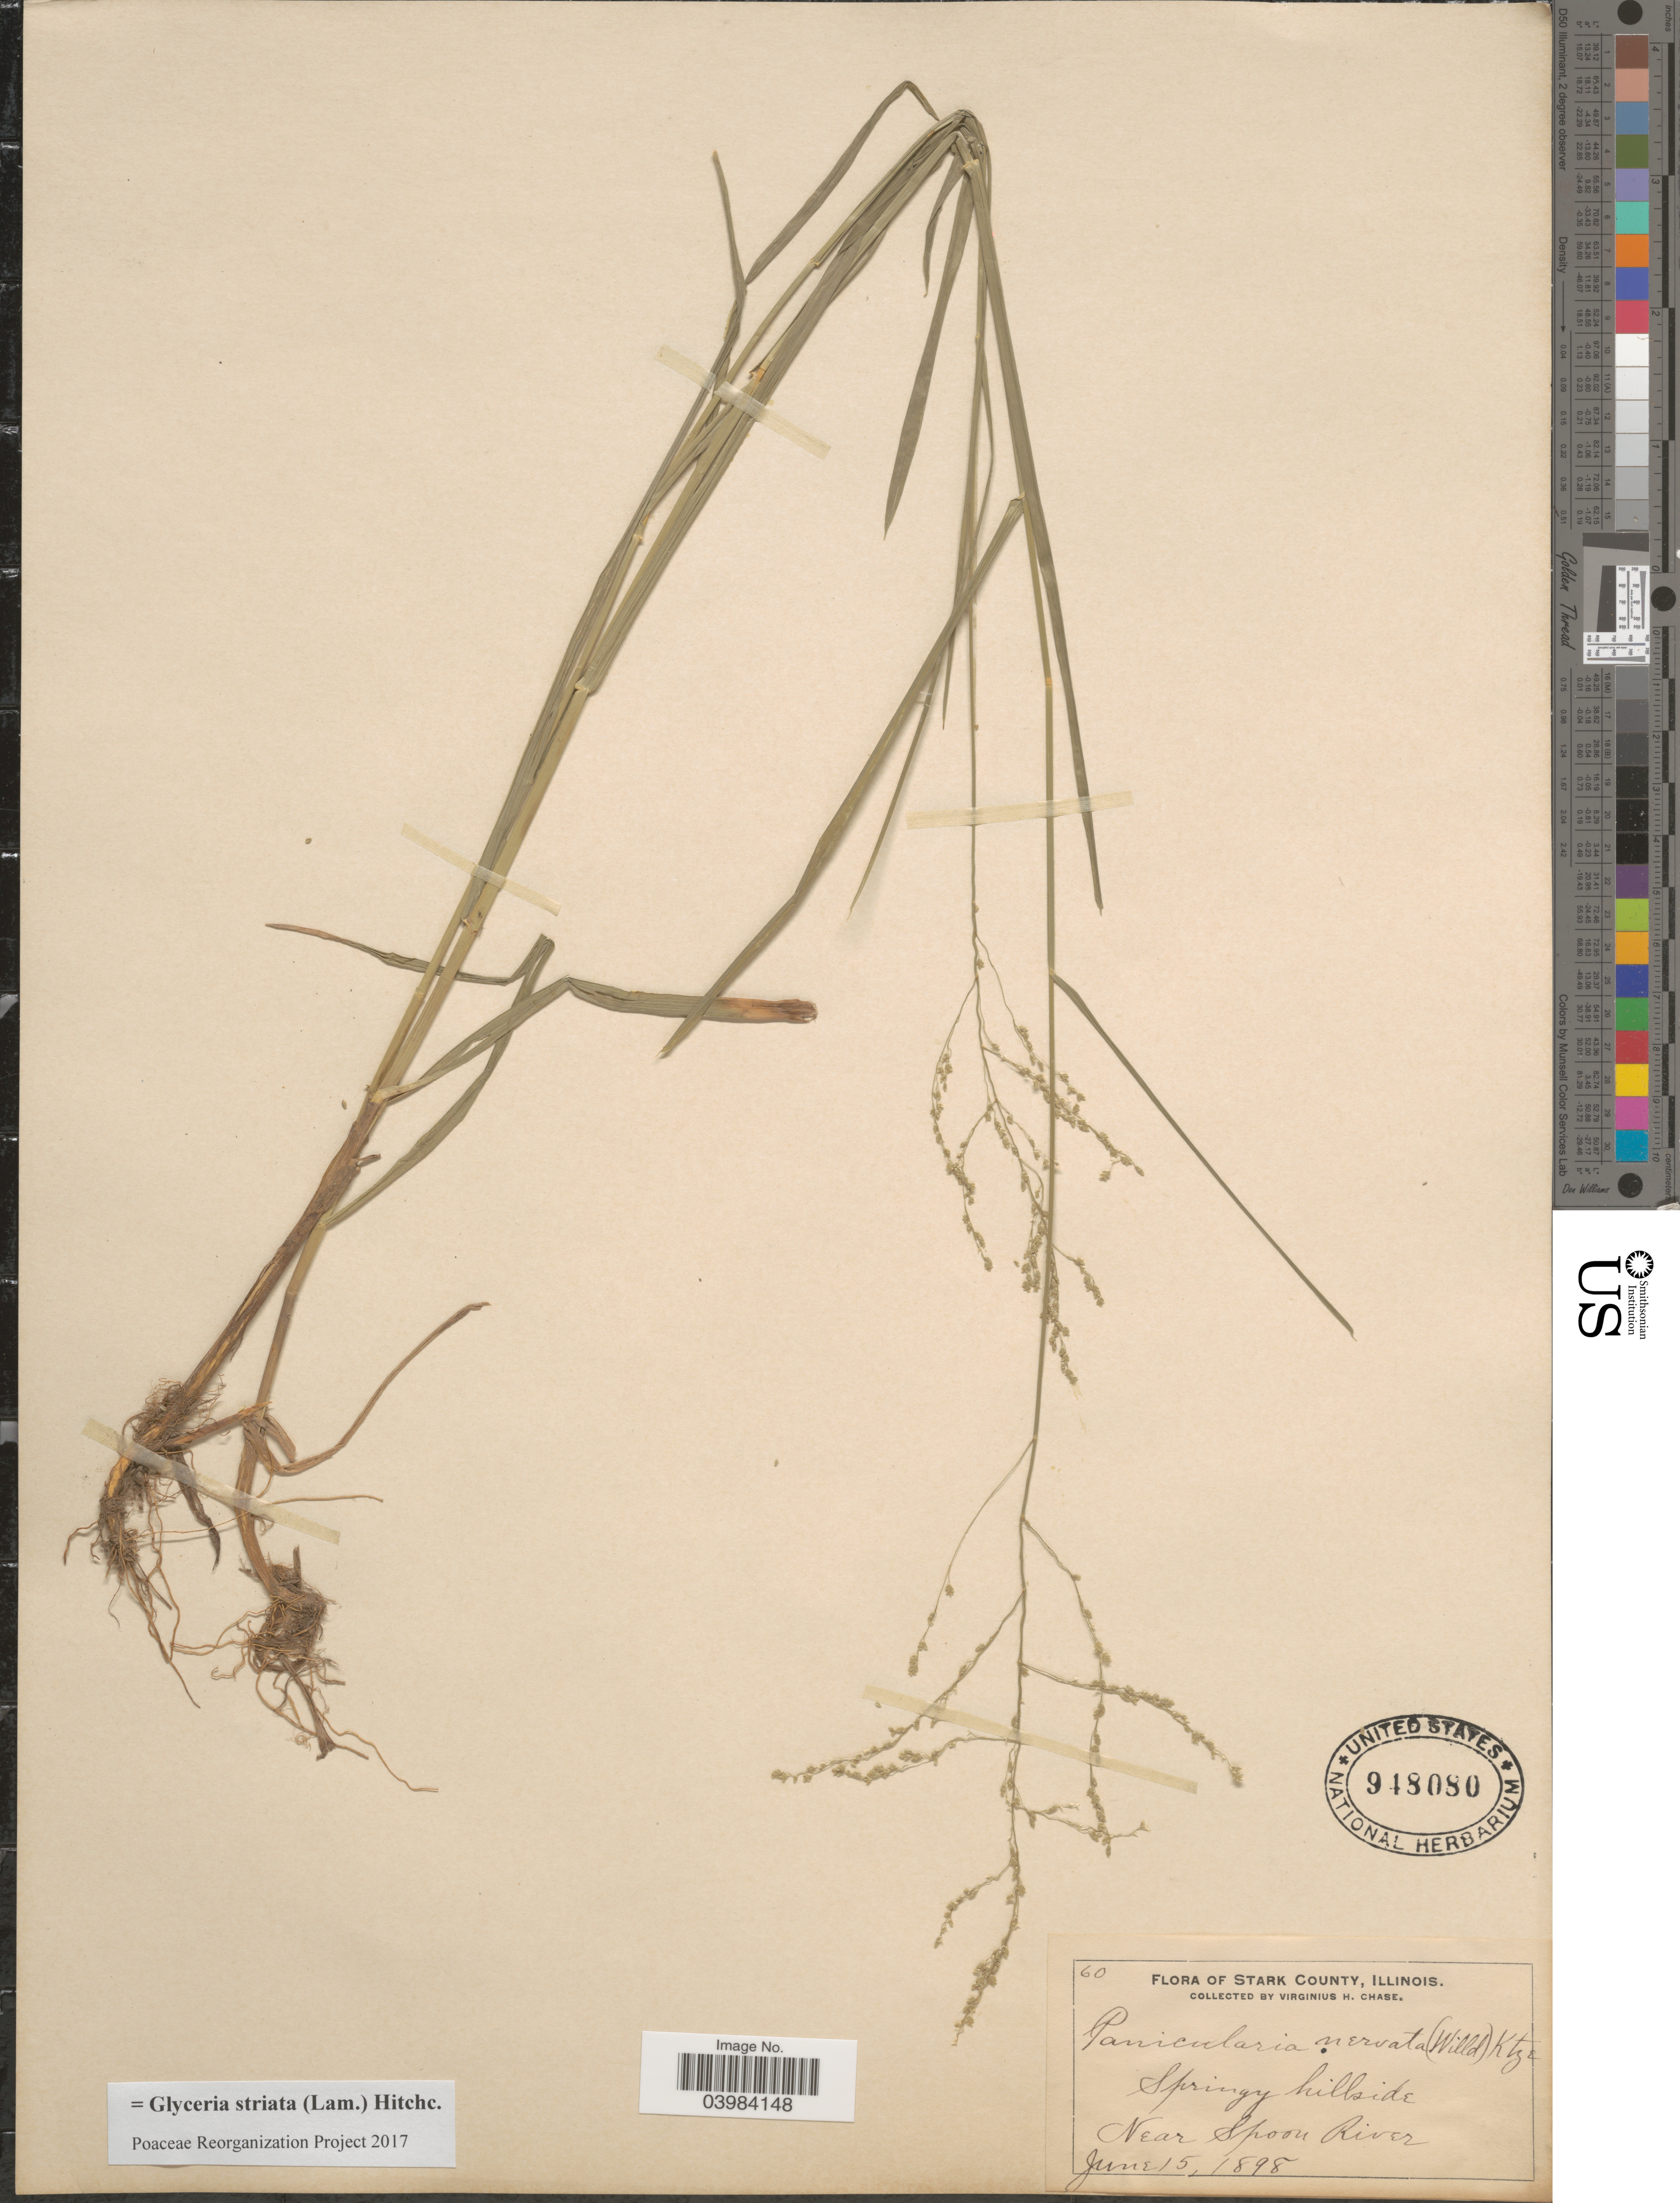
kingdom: Plantae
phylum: Tracheophyta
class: Liliopsida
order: Poales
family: Poaceae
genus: Glyceria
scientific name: Glyceria striata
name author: (Lam.) Hitchc.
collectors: V. H. Chase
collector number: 60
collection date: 1898-06-15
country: United States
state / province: Illinois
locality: Stark County. Springy hillside. Near Spoon River.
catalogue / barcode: US 948080